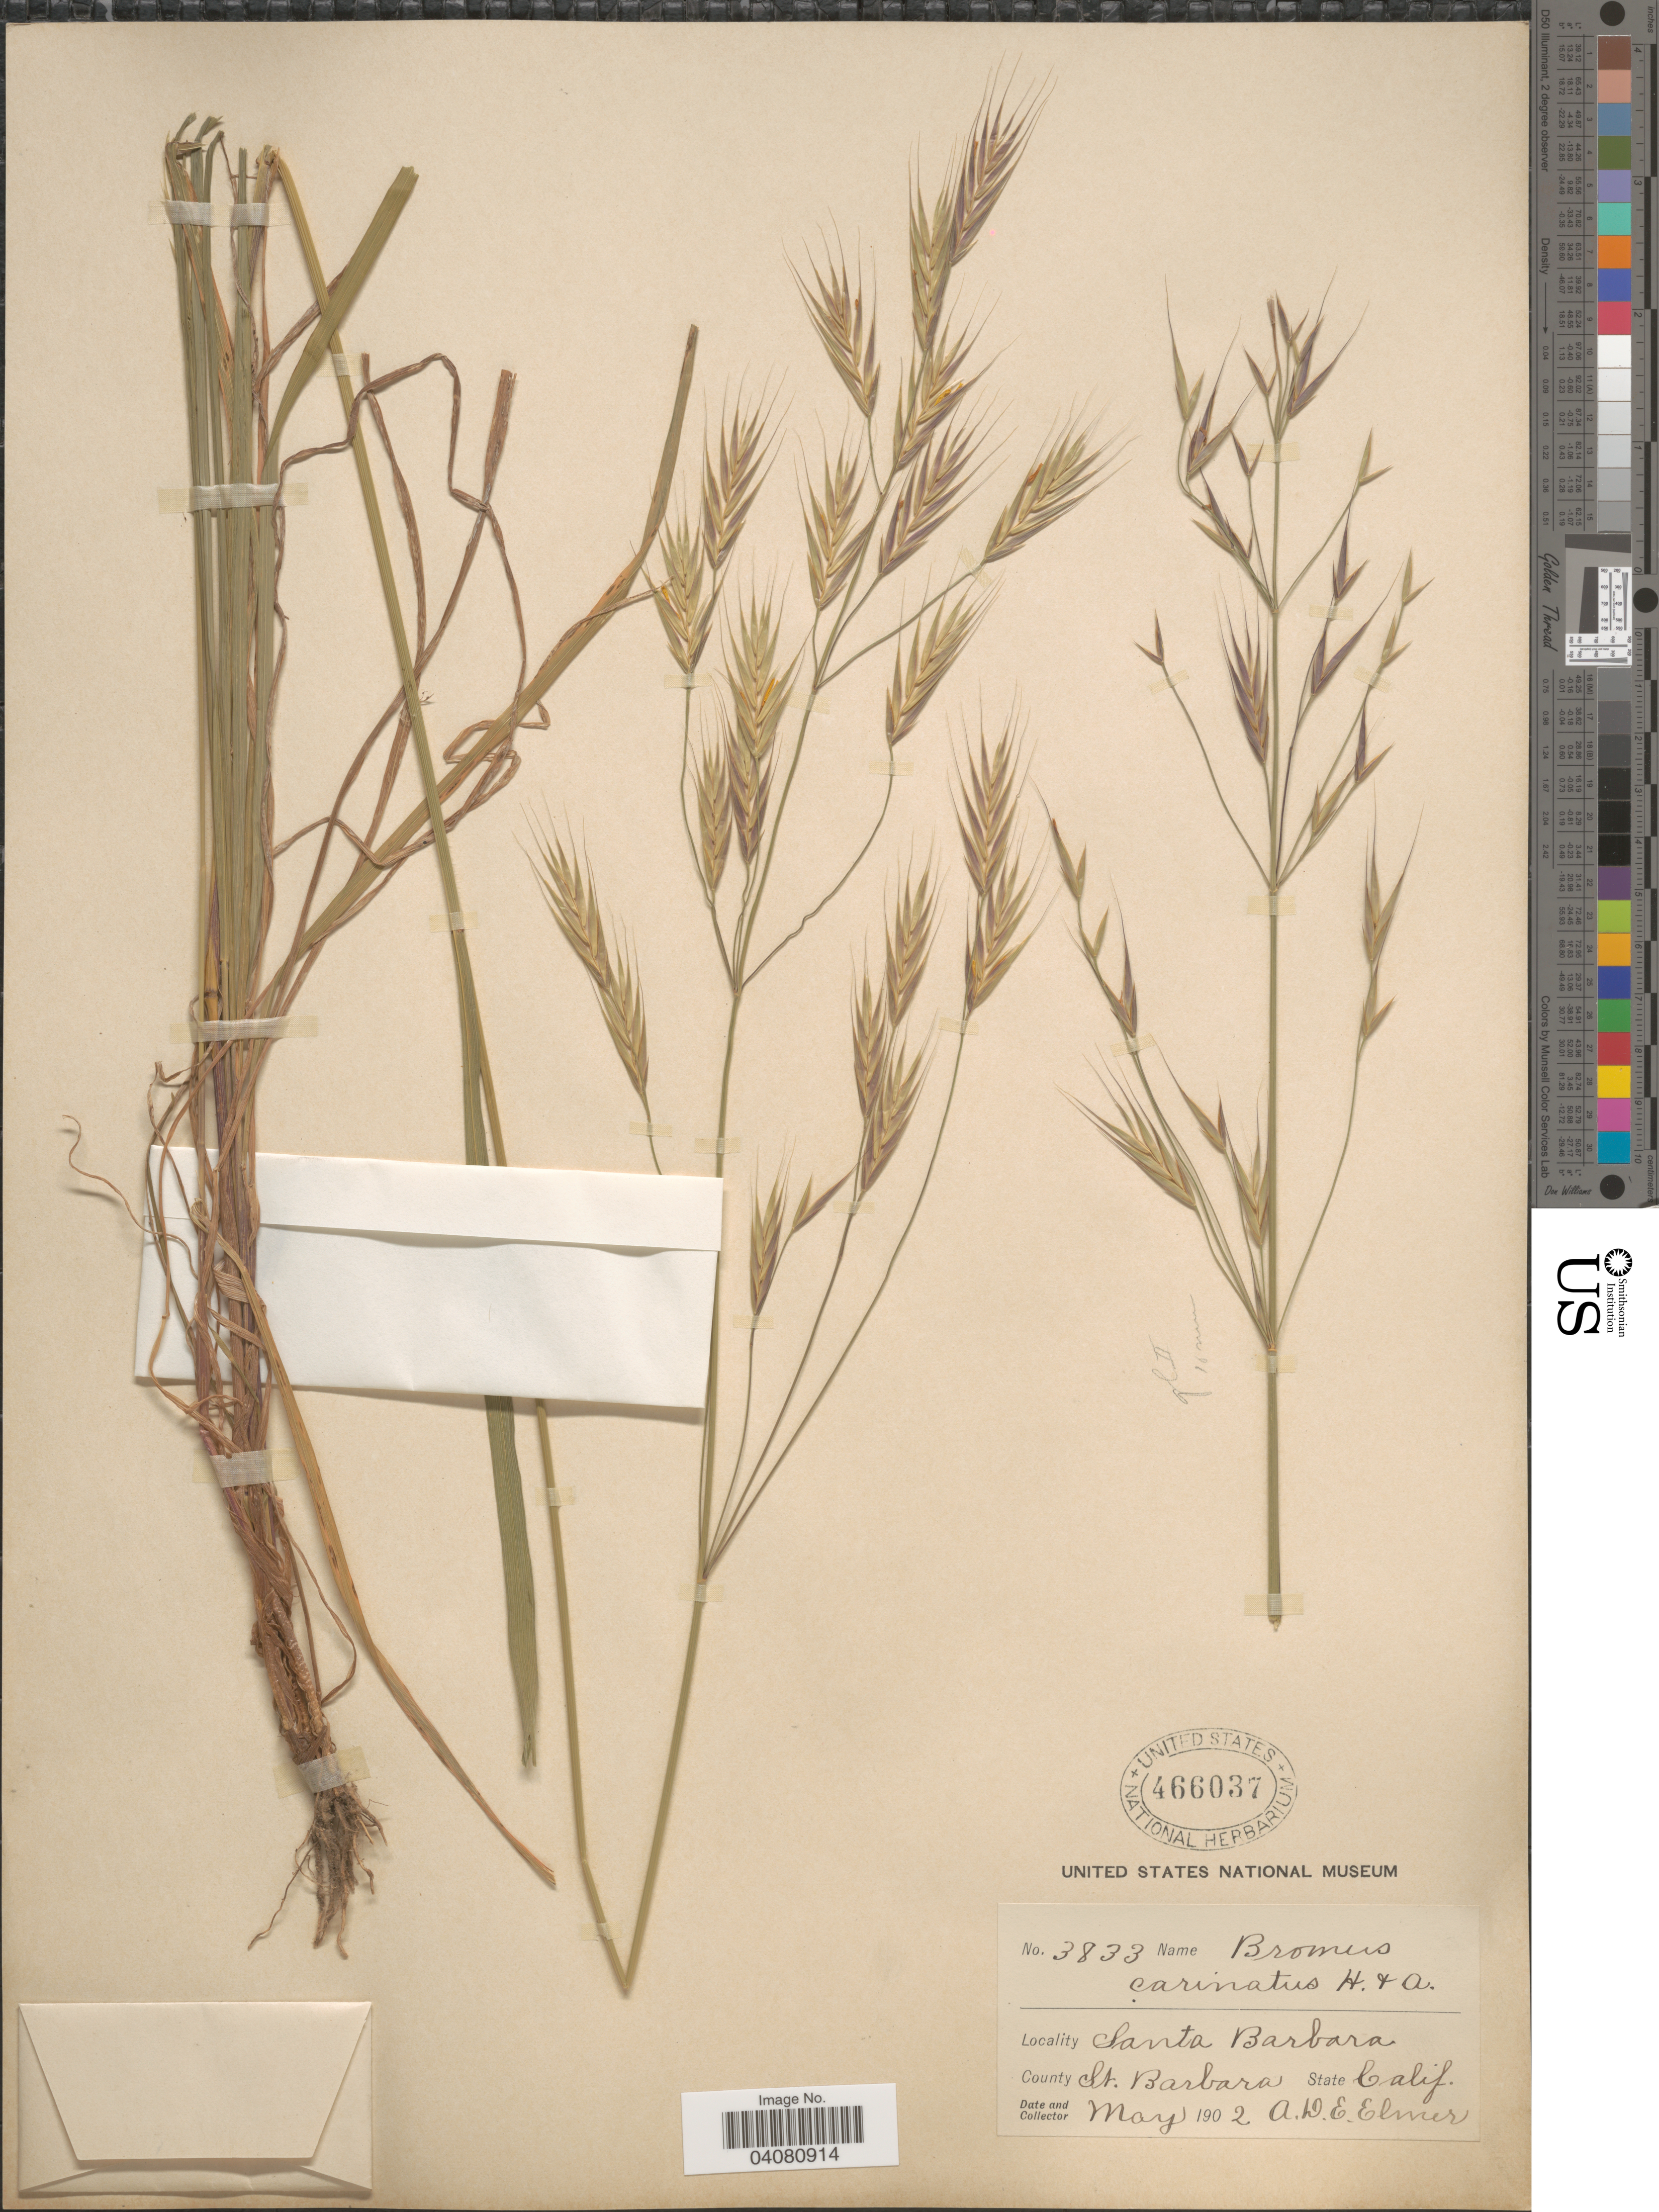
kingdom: Plantae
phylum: Tracheophyta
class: Liliopsida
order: Poales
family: Poaceae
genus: Bromus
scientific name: Bromus carinatus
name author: Hook. & Arn.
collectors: A. D. E. Elmer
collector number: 3833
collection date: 1902-05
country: United States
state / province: California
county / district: Santa Barbara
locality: Santa Barbara. County St. Barbara.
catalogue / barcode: US 466037